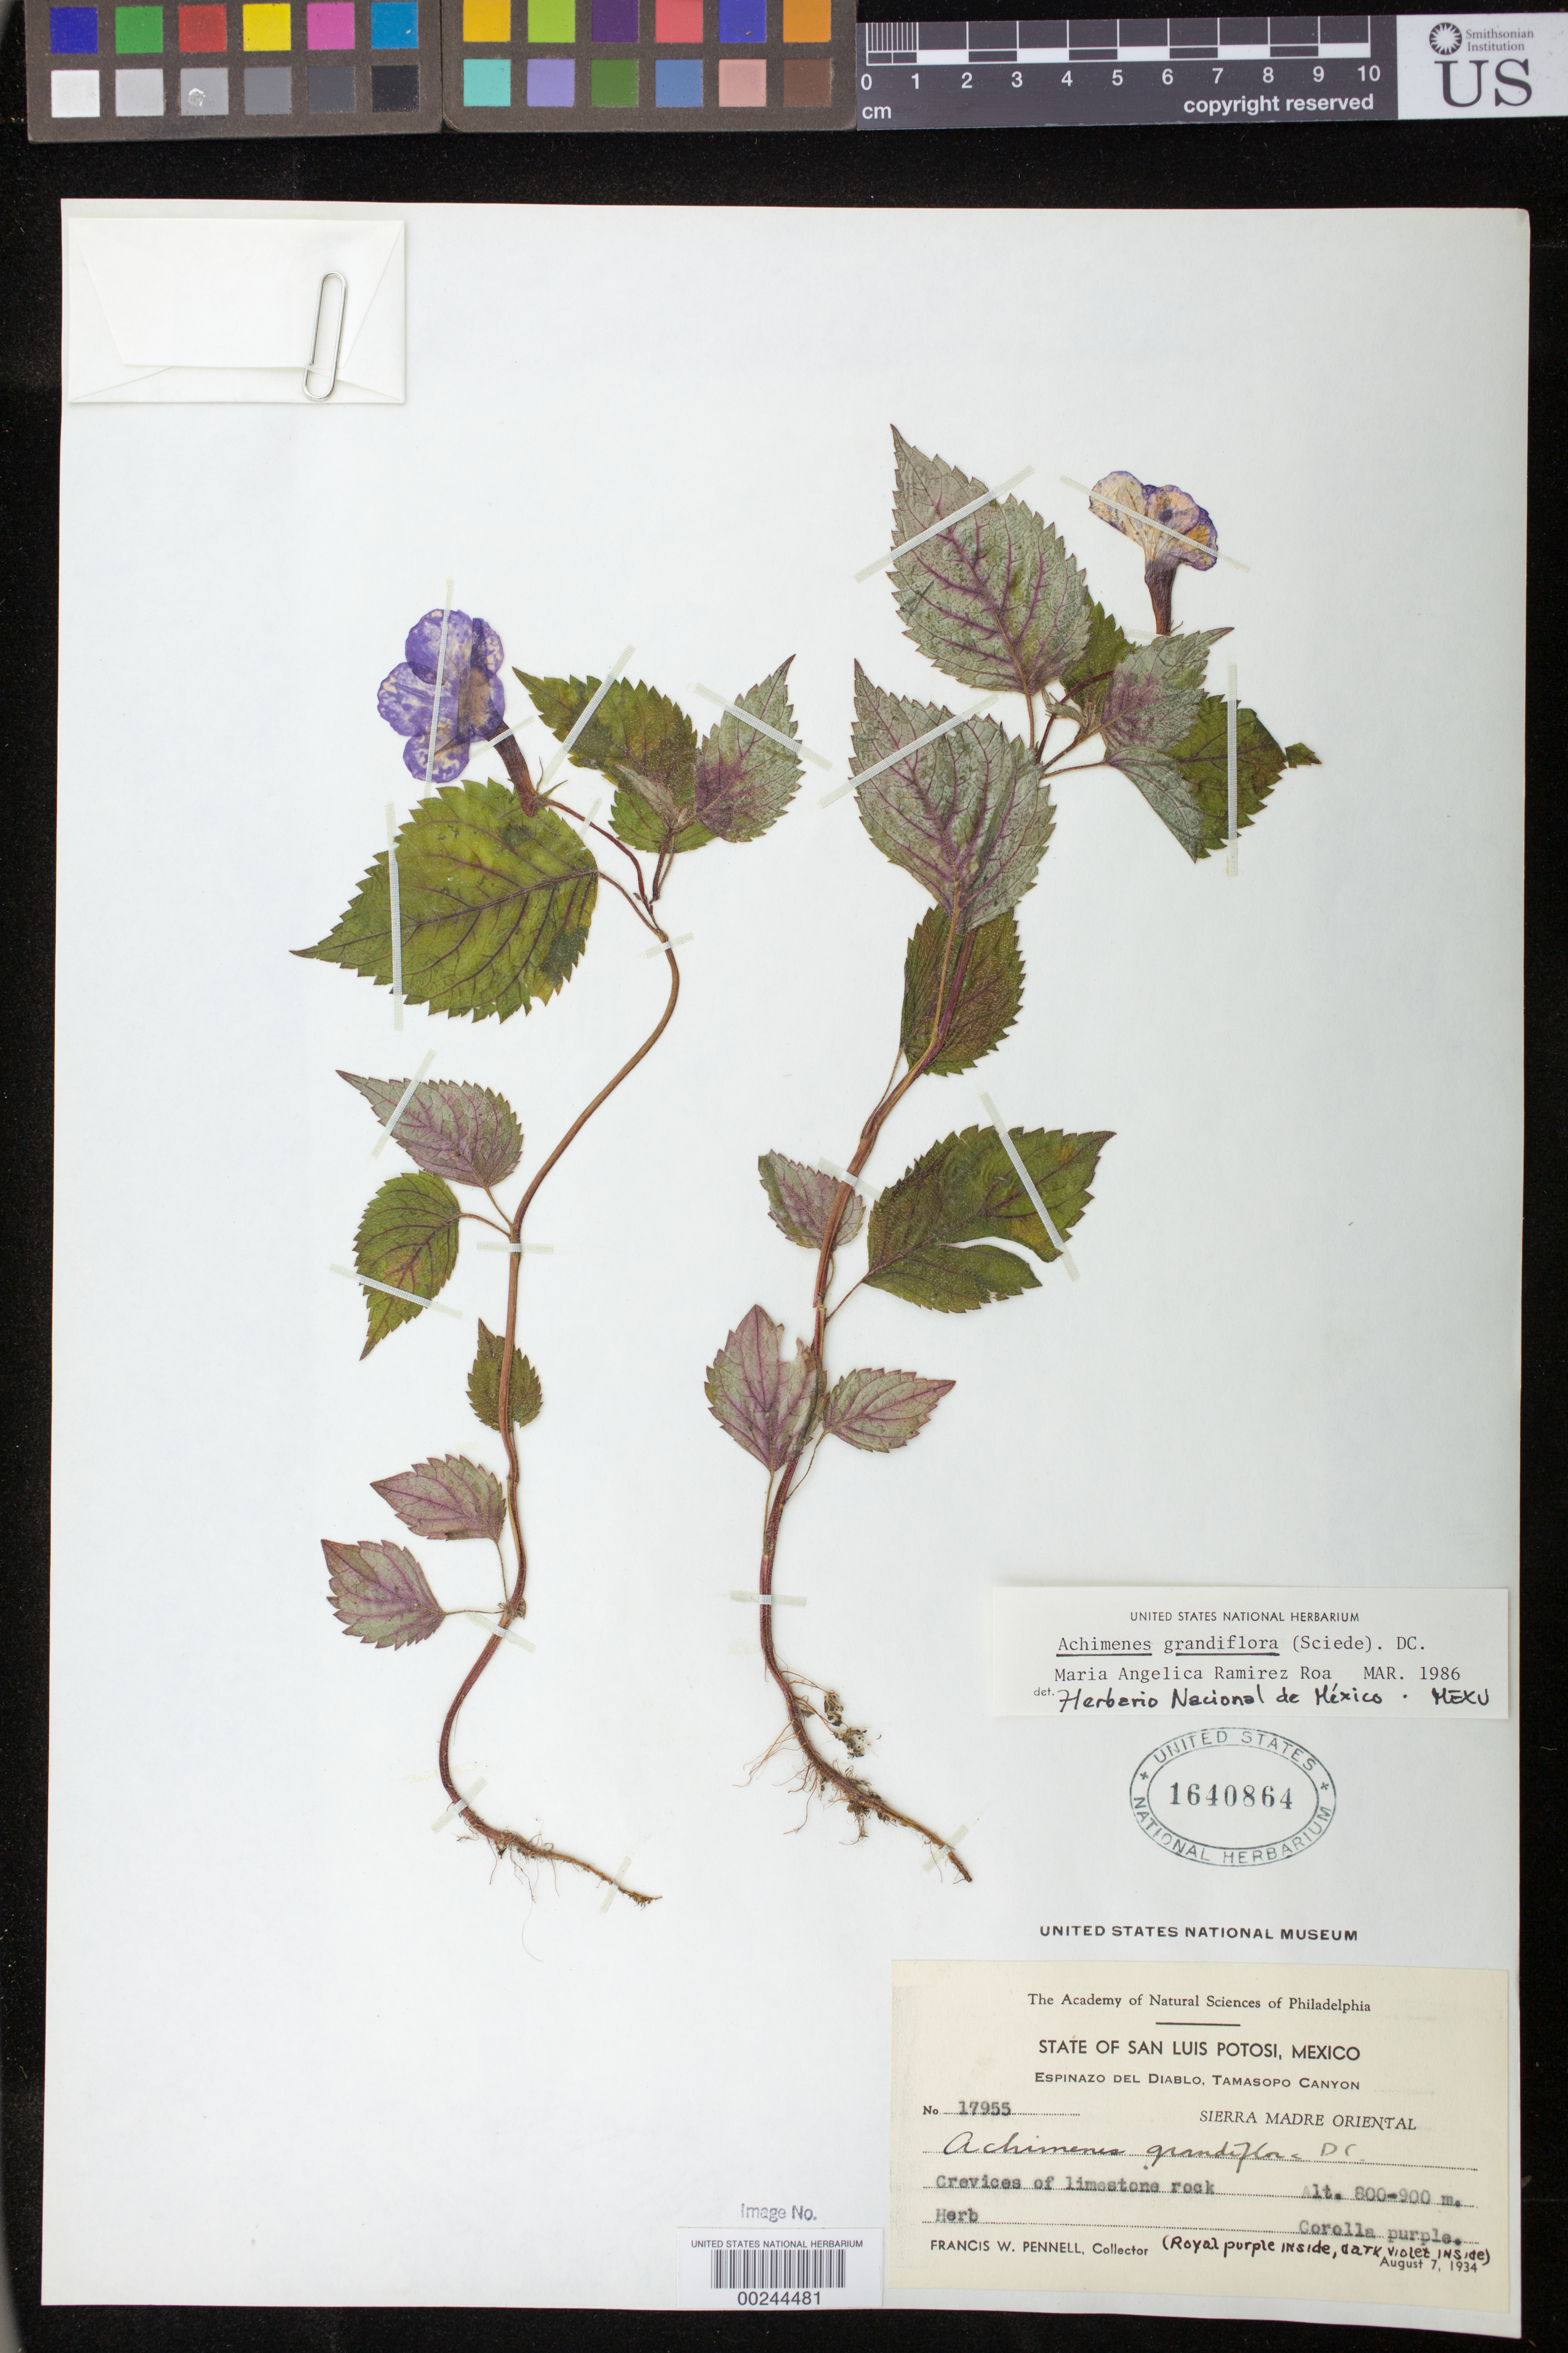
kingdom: Plantae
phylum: Tracheophyta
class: Magnoliopsida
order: Lamiales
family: Gesneriaceae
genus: Achimenes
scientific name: Achimenes grandiflora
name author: (Schiede) DC.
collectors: F. W. Pennell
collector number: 17955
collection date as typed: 07 Aug 1934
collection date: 1934-08-07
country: Mexico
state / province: San Luis Potosi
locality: Espinazo del Diablo, Tamasopo canyon, Sierra Madre Oriental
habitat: Crevices of limestone rock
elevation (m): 800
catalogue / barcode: US 1640864